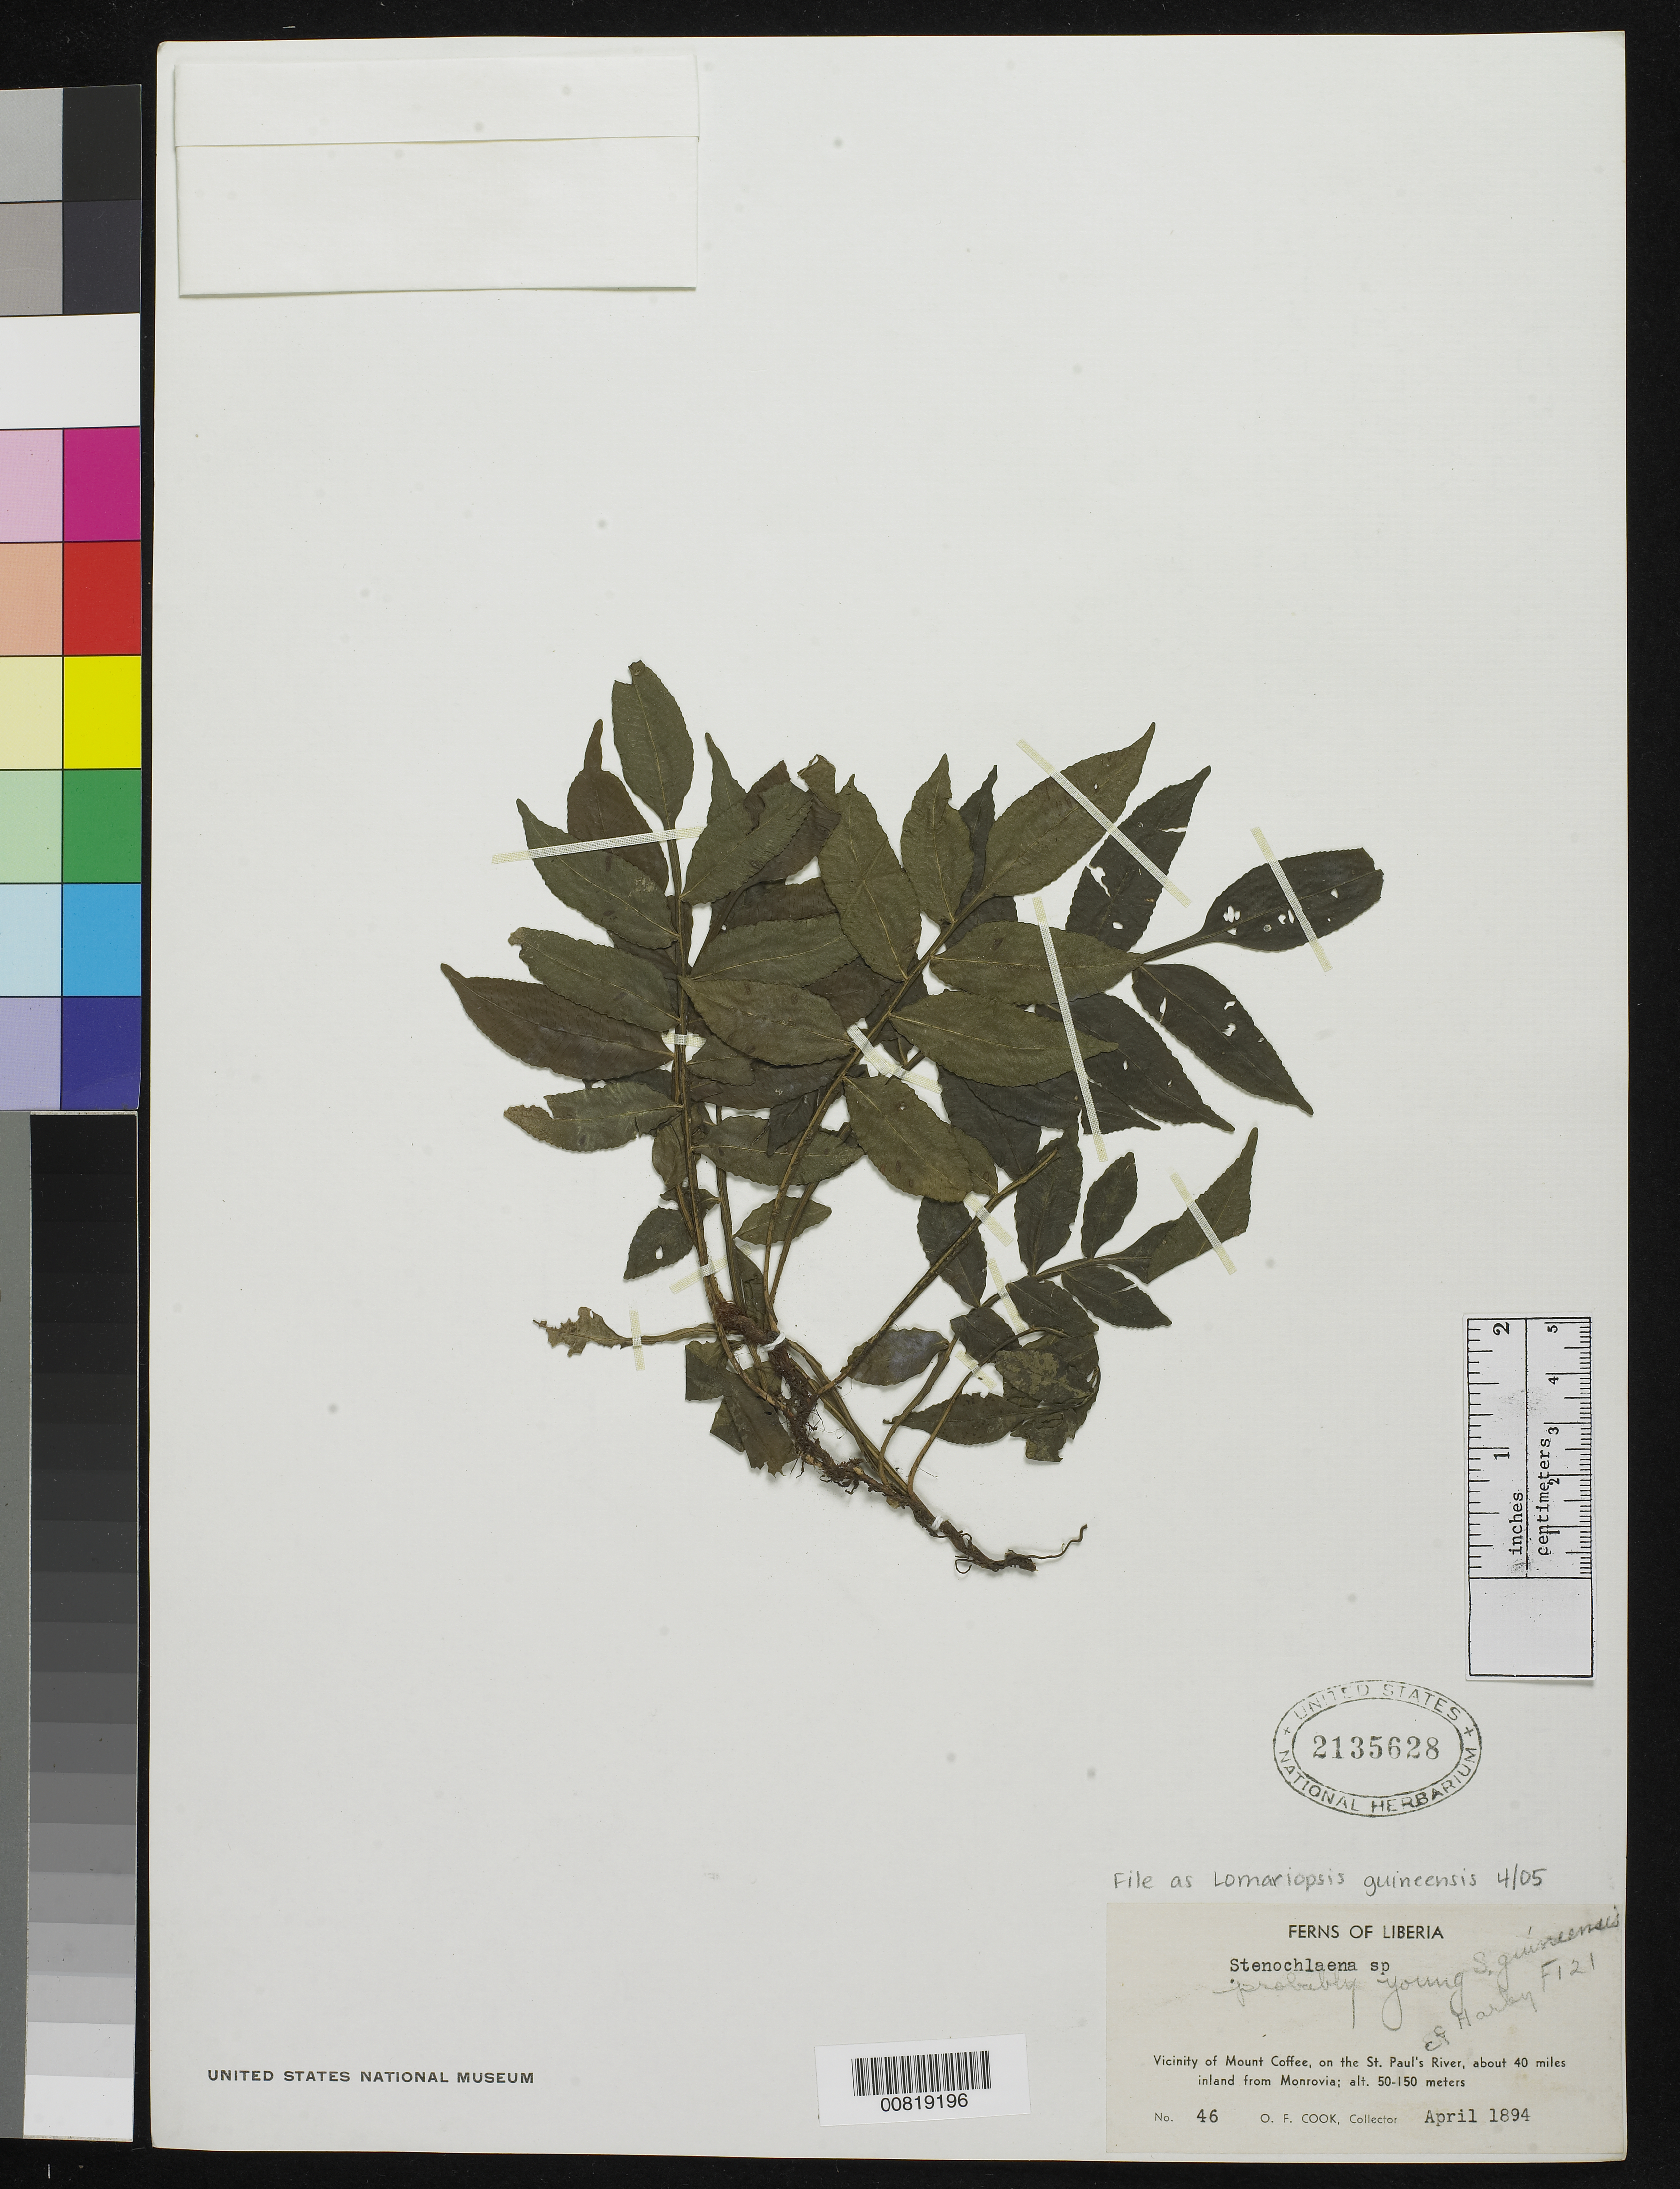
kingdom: Plantae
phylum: Tracheophyta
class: Polypodiopsida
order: Polypodiales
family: Lomariopsidaceae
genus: Lomariopsis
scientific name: Lomariopsis guineensis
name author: Holttum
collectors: O. F. Cook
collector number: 46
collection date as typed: Apr 1894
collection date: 1894-04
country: Liberia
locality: Vicinity of Mt. Coffee, on the St. Paul's River, about 40 miles inland from Monrovia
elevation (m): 50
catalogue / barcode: US 2135628